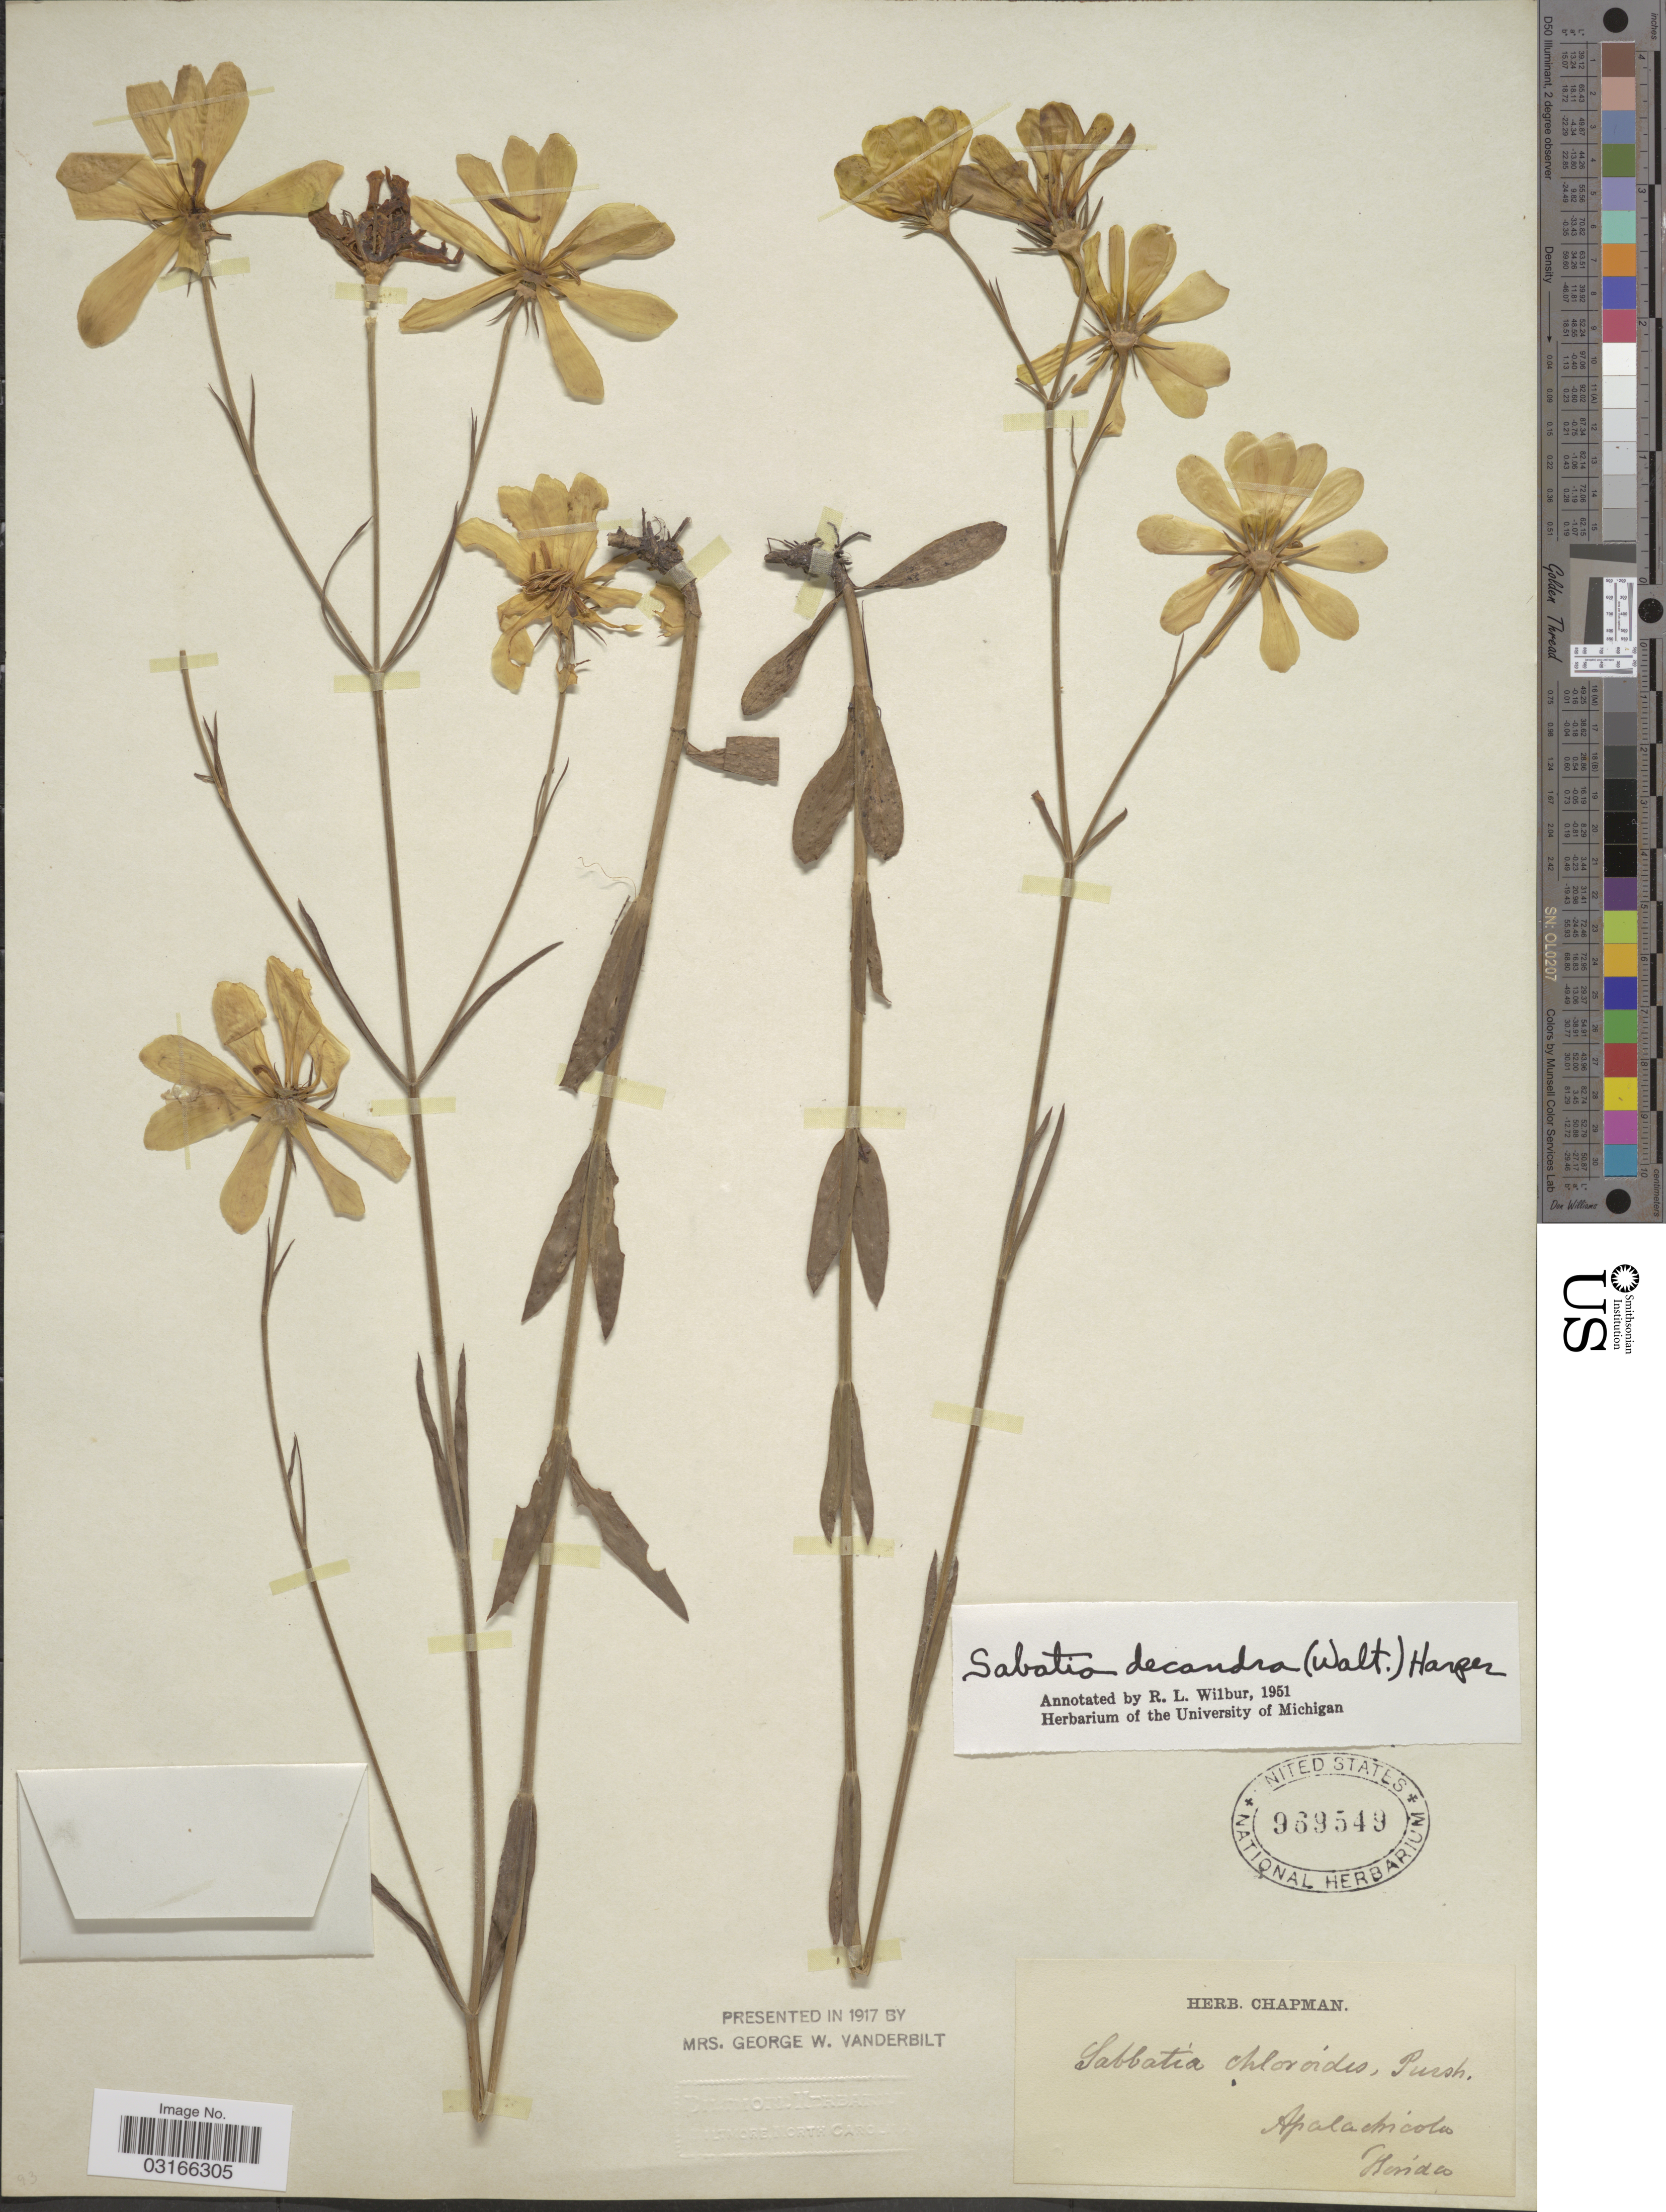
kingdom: Plantae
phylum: Tracheophyta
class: Magnoliopsida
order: Gentianales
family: Gentianaceae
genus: Sabatia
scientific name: Sabatia decandra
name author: (Walter)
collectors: ex herb. Chapman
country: United States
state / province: Florida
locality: Apalachicola.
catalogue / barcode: US 969549